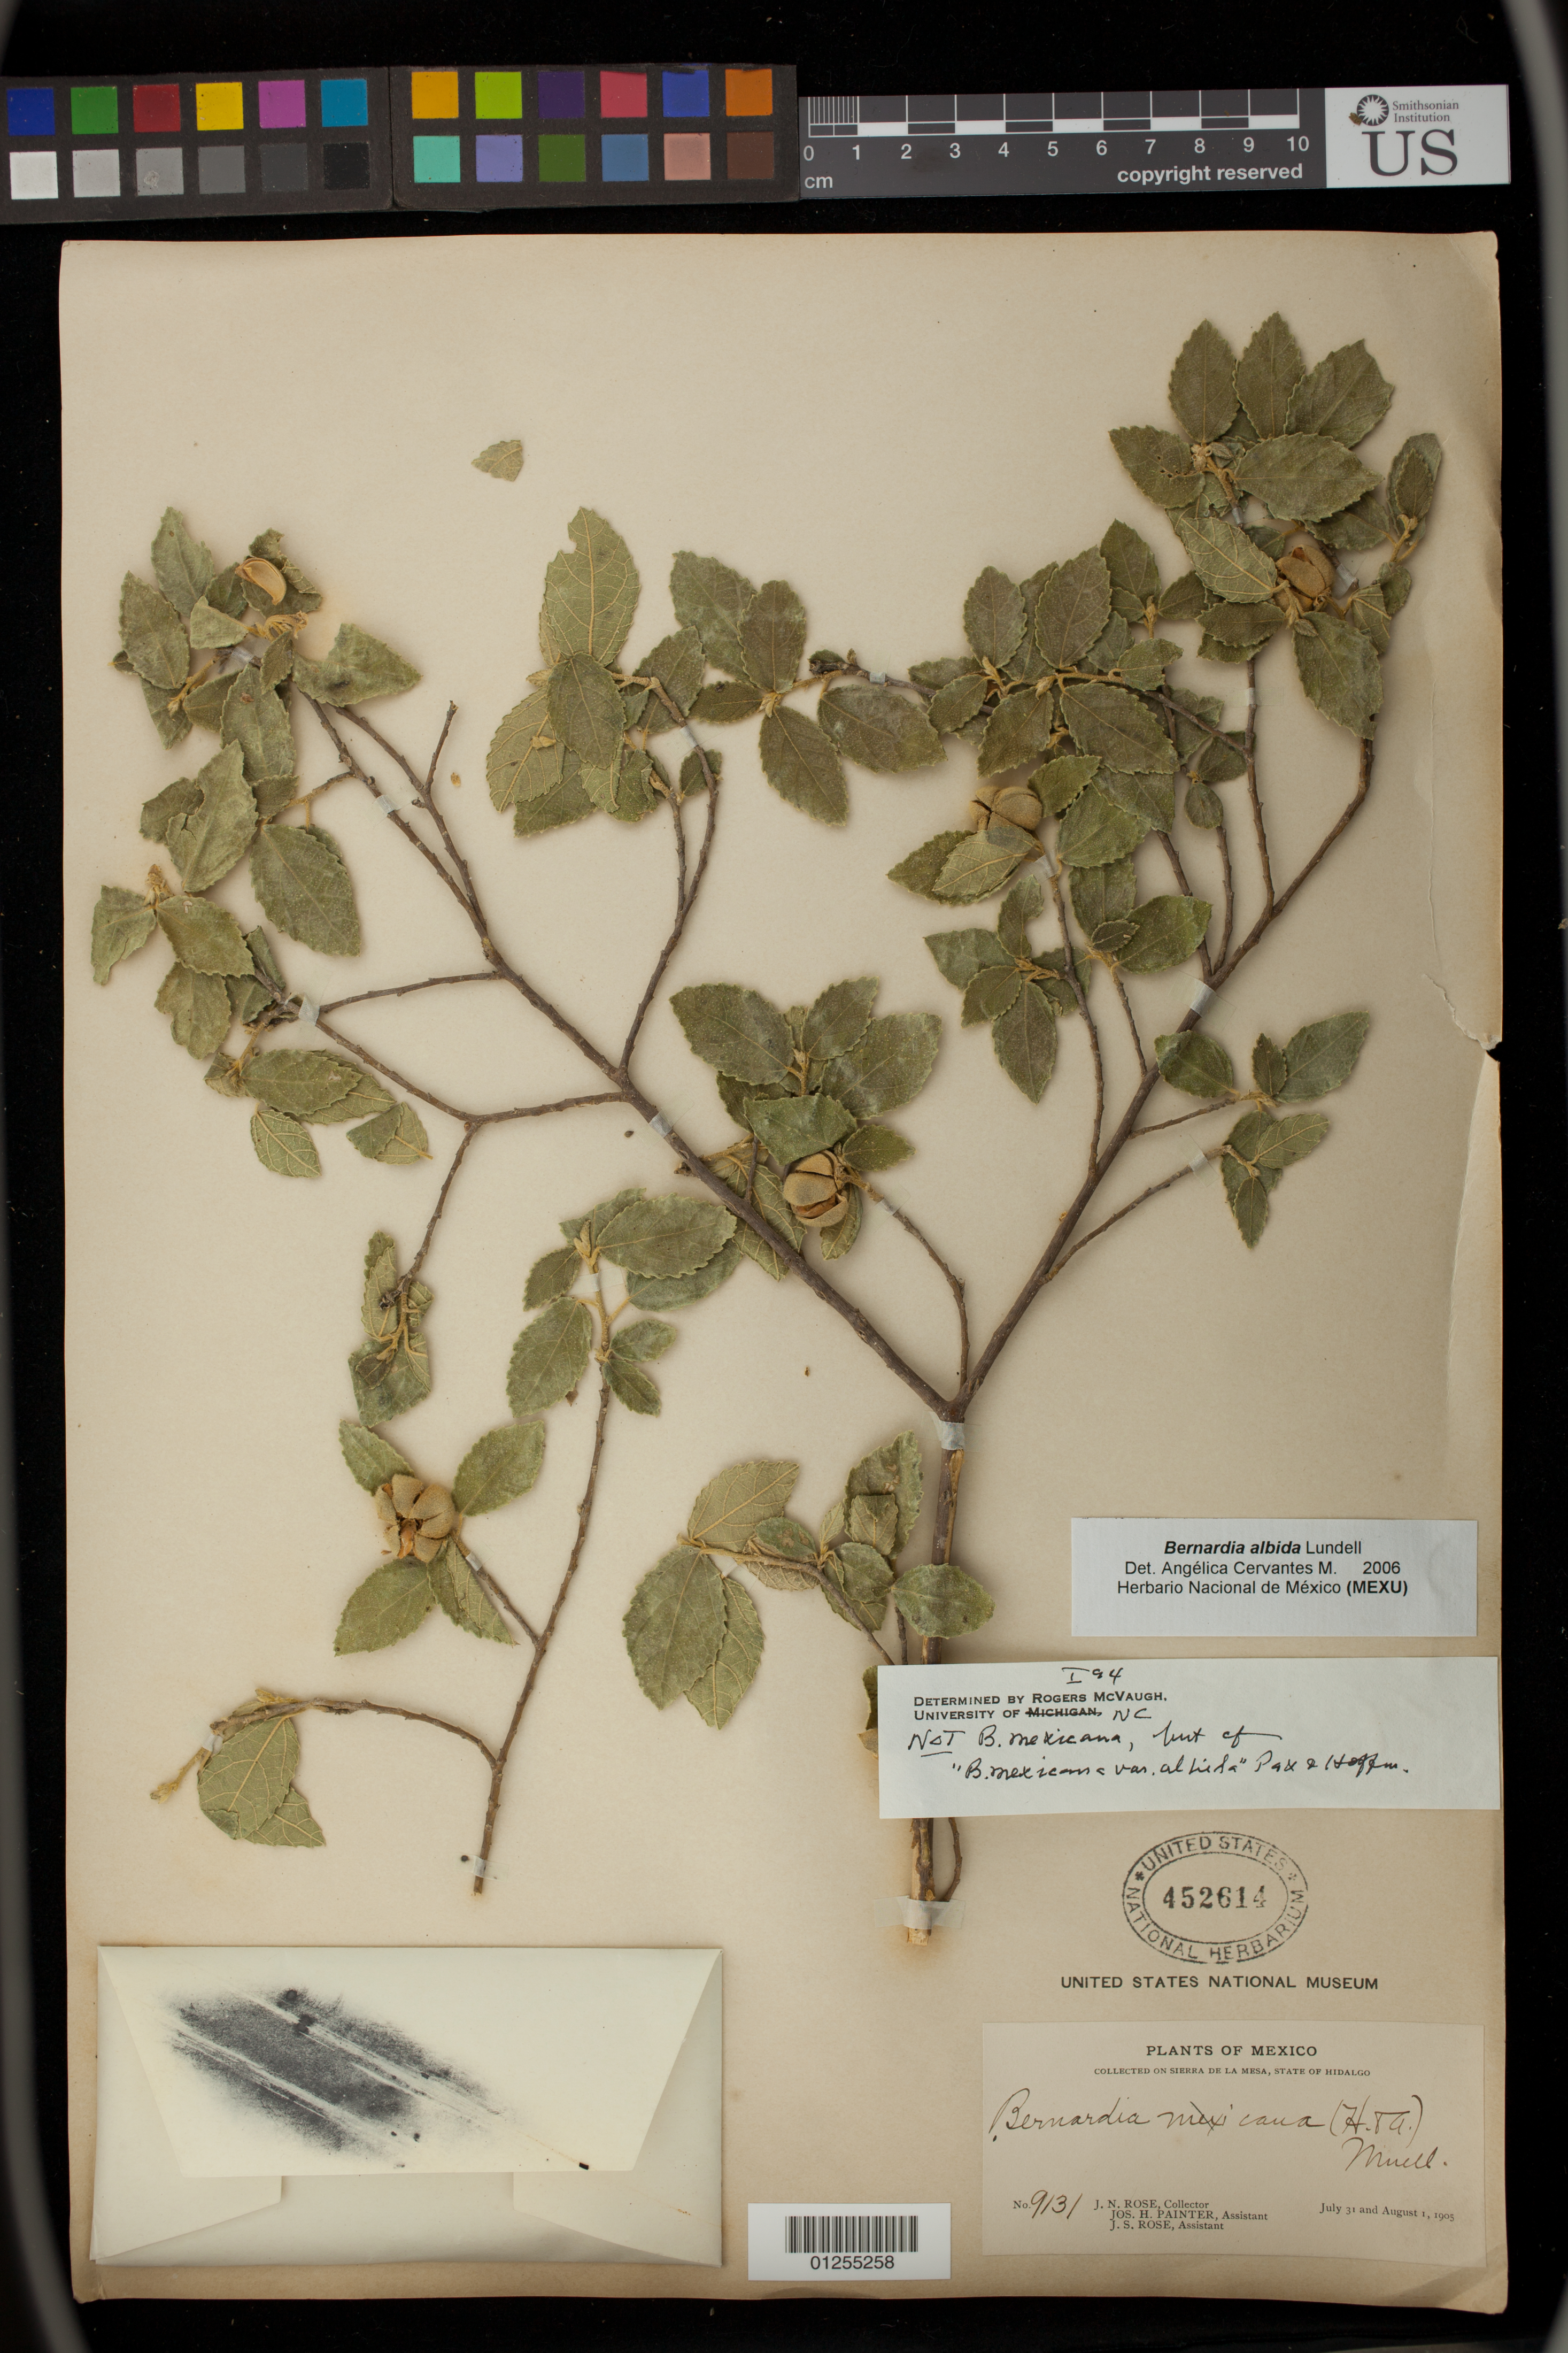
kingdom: Plantae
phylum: Tracheophyta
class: Magnoliopsida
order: Malpighiales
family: Euphorbiaceae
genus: Bernardia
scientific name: Bernardia albida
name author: Lundell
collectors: L. B. Rose, J. H. Painter & J. S. Rose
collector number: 9131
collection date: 1905-07-31/1905-08-01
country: Mexico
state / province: Hidalgo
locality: Sierra de la Mesa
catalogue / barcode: US 452614